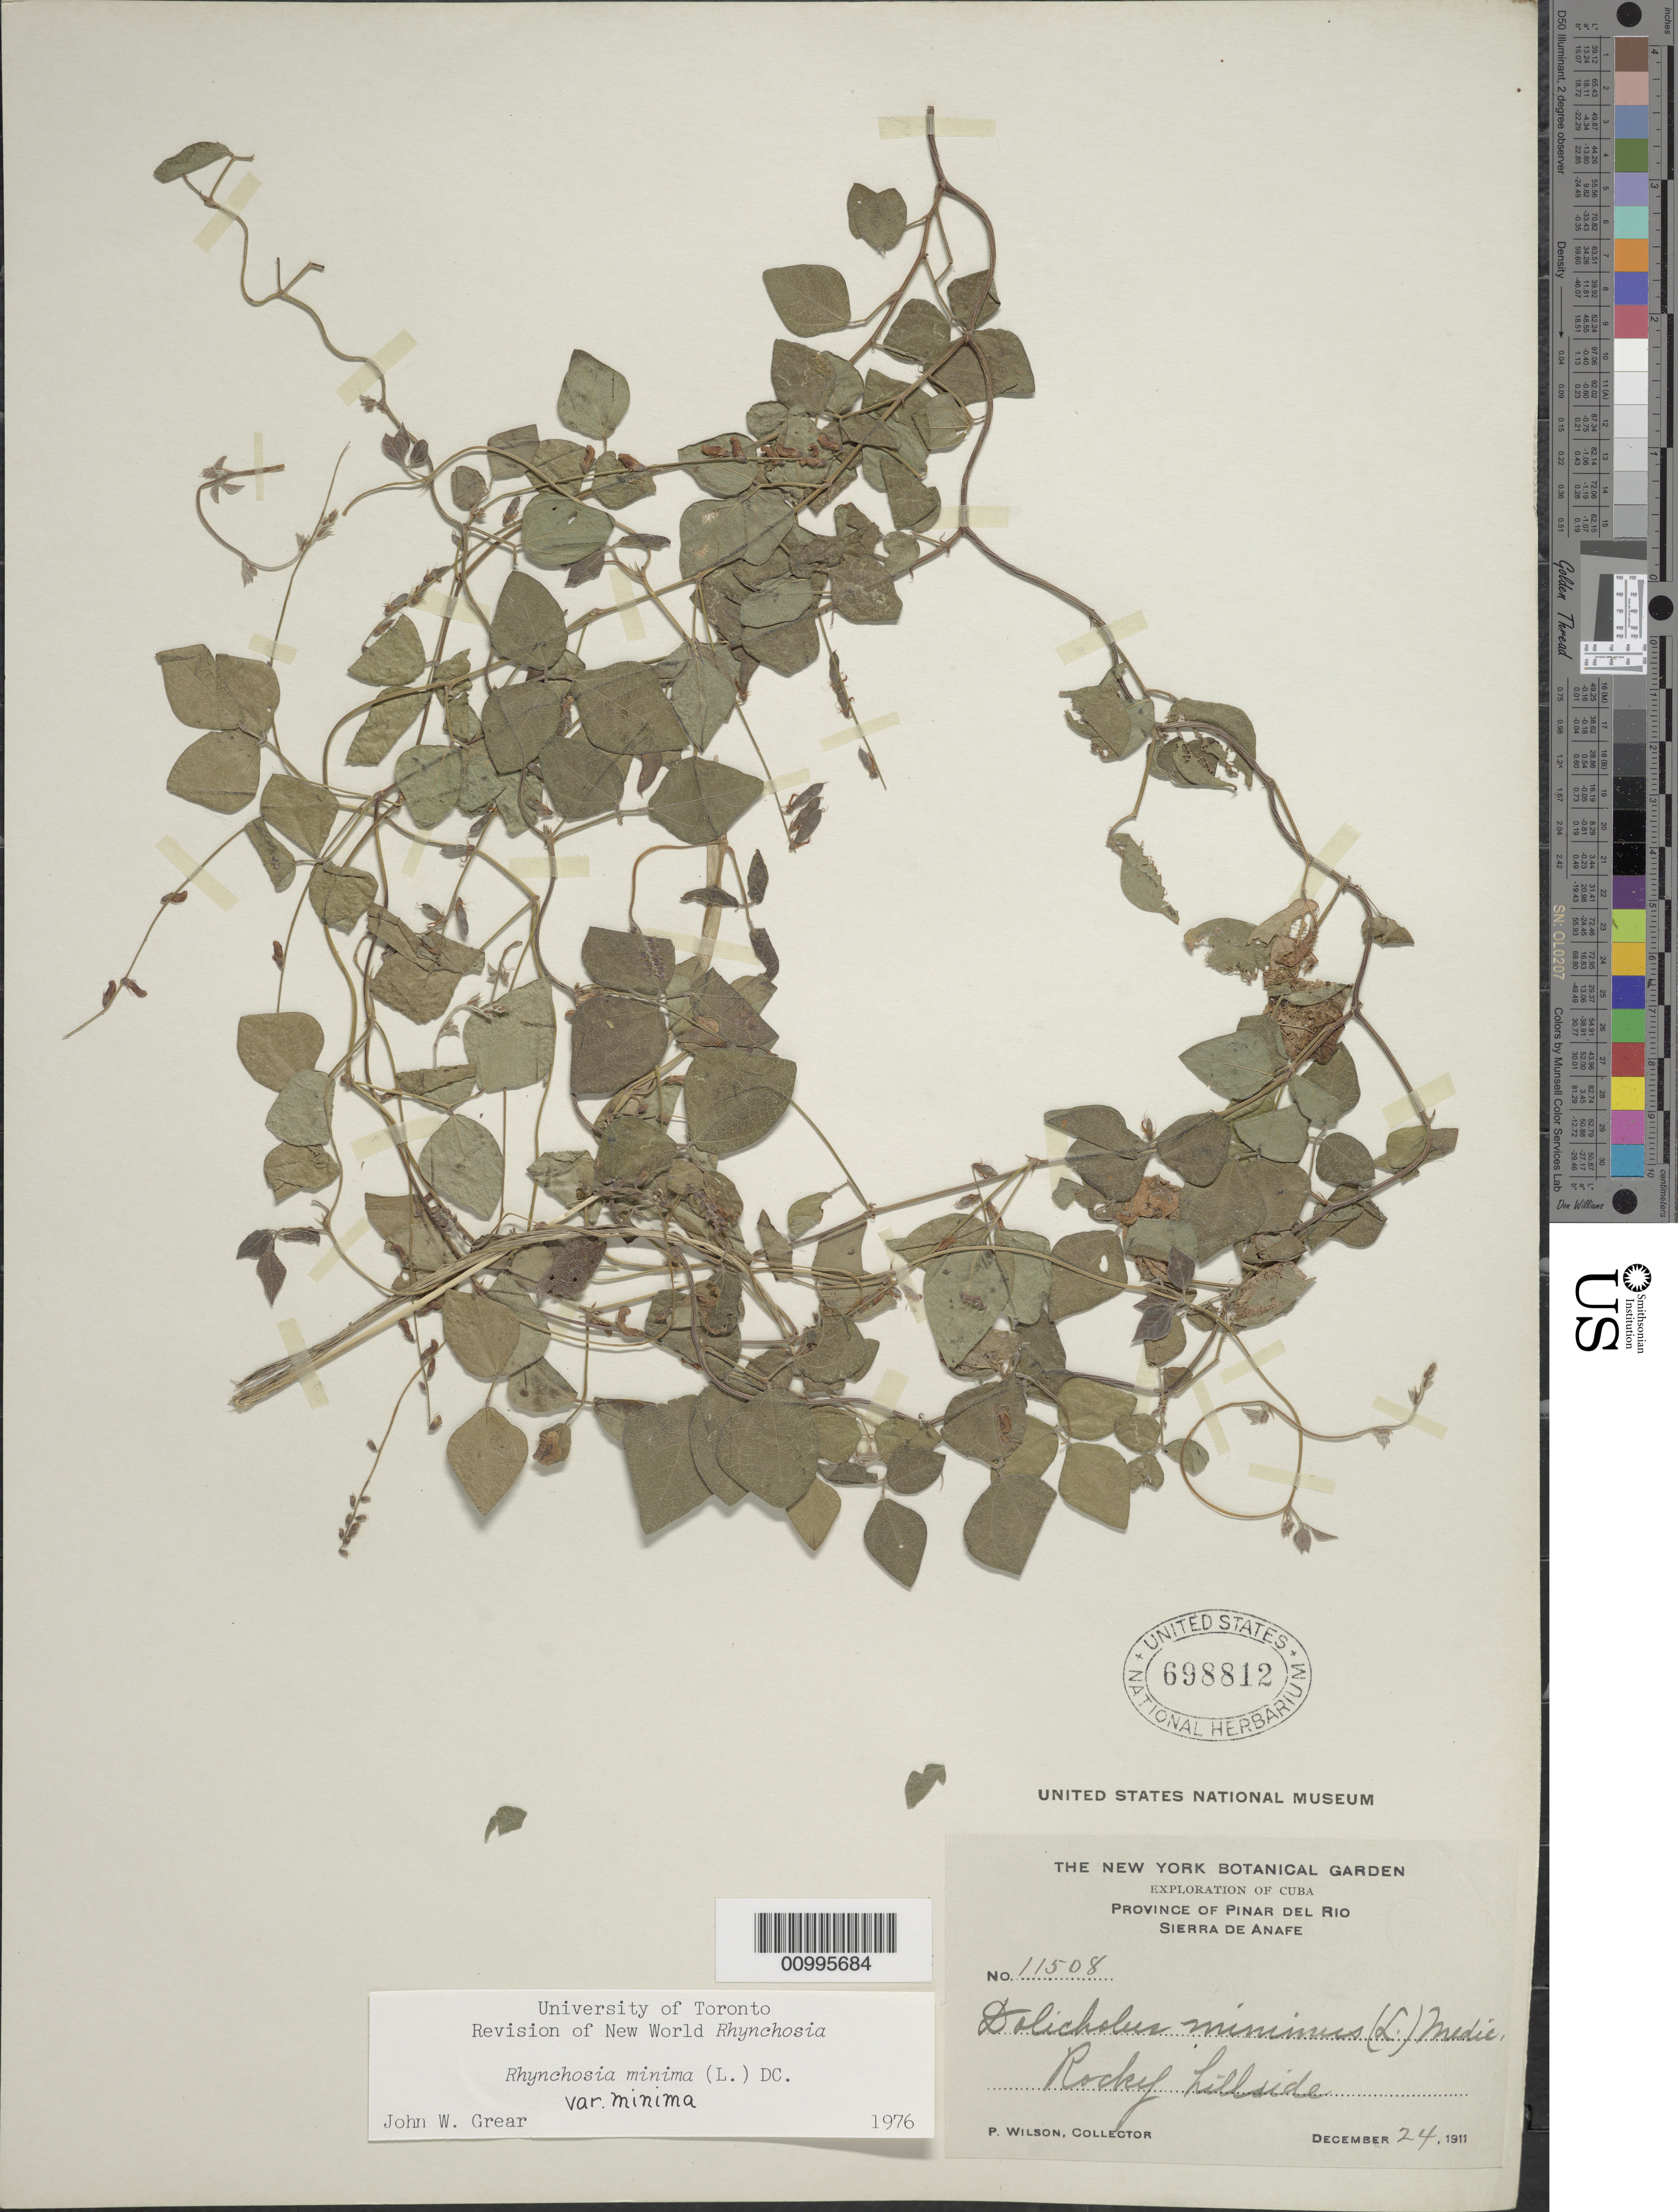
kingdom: Plantae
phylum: Tracheophyta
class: Magnoliopsida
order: Fabales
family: Fabaceae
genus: Rhynchosia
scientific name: Rhynchosia minima var. minima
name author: (L.) DC.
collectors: P. Wilson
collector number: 11508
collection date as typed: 24 Dec 1911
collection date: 1911-12-24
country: Cuba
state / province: Pinar del Rio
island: Cuba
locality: Sierra de Anafe Rocky hillside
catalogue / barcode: US 698812